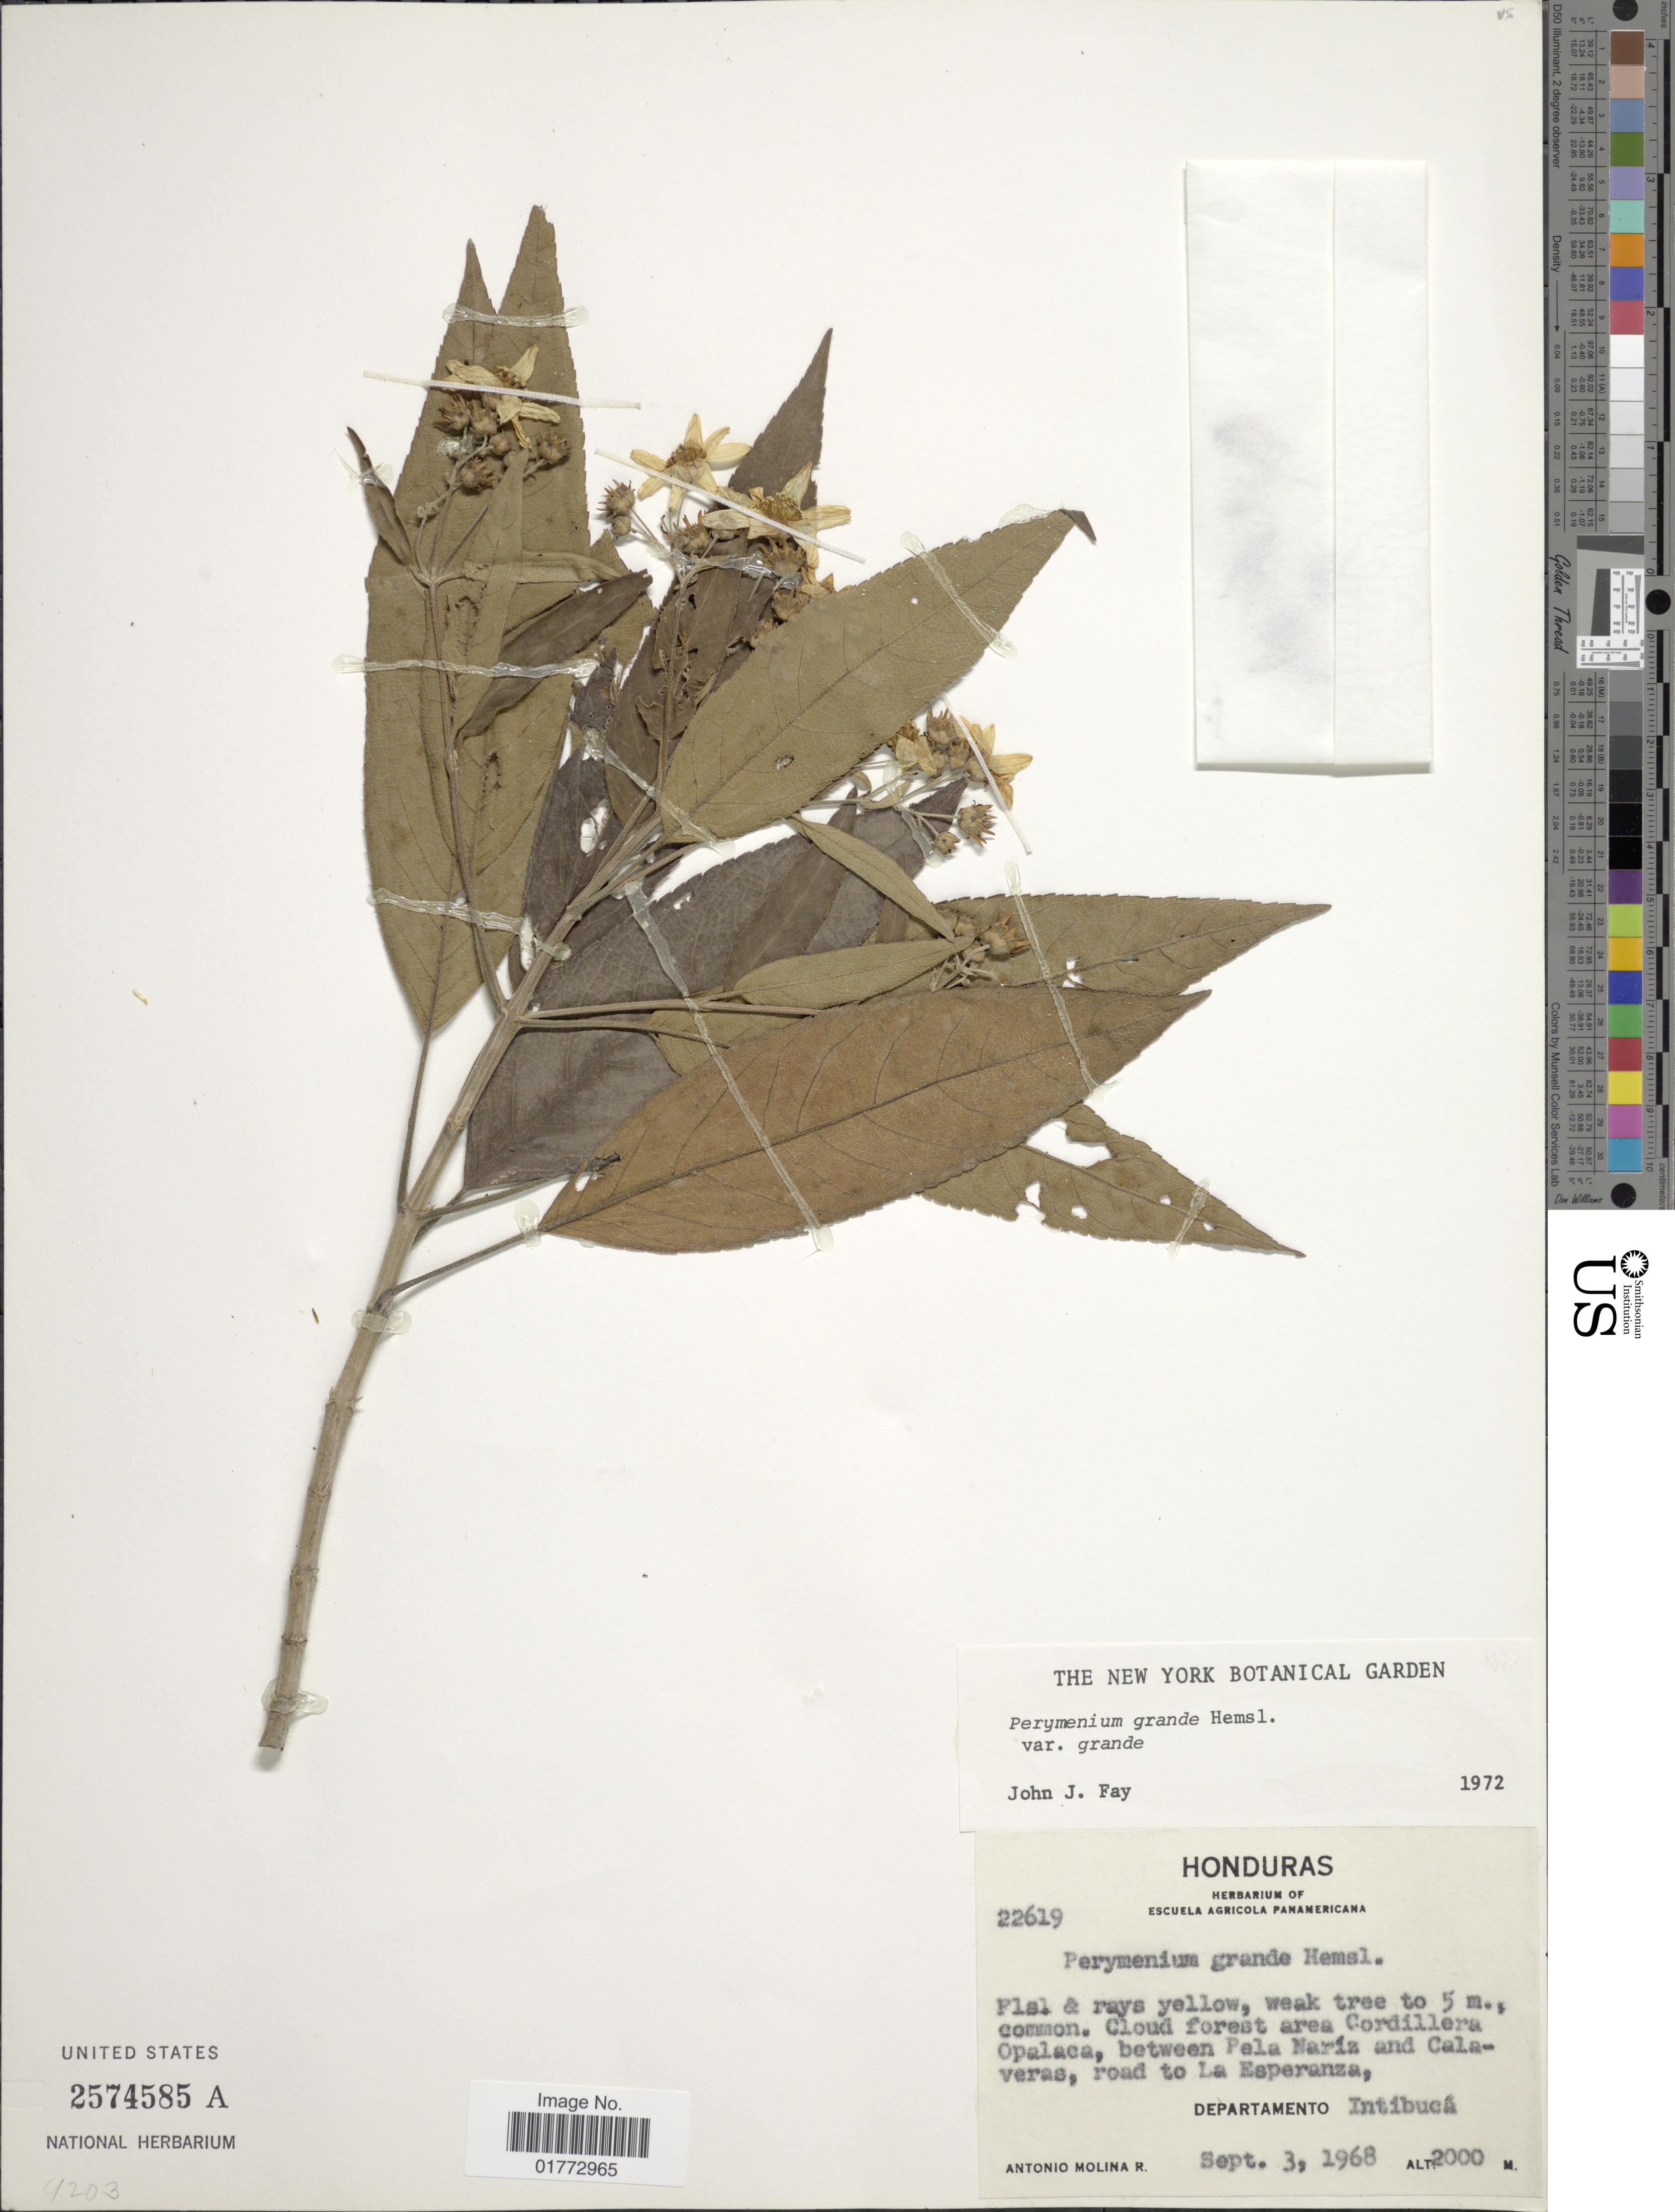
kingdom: Plantae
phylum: Tracheophyta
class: Magnoliopsida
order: Asterales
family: Asteraceae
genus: Perymenium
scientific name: Perymenium sp.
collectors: A. Molina R.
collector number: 22619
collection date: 1968-09-03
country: Honduras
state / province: Intibuca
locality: Cloud forest area Cordillera Opalaca, between Pela Nariz and Calaveras, road to La Esperanza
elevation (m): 2000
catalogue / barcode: US 2574585A